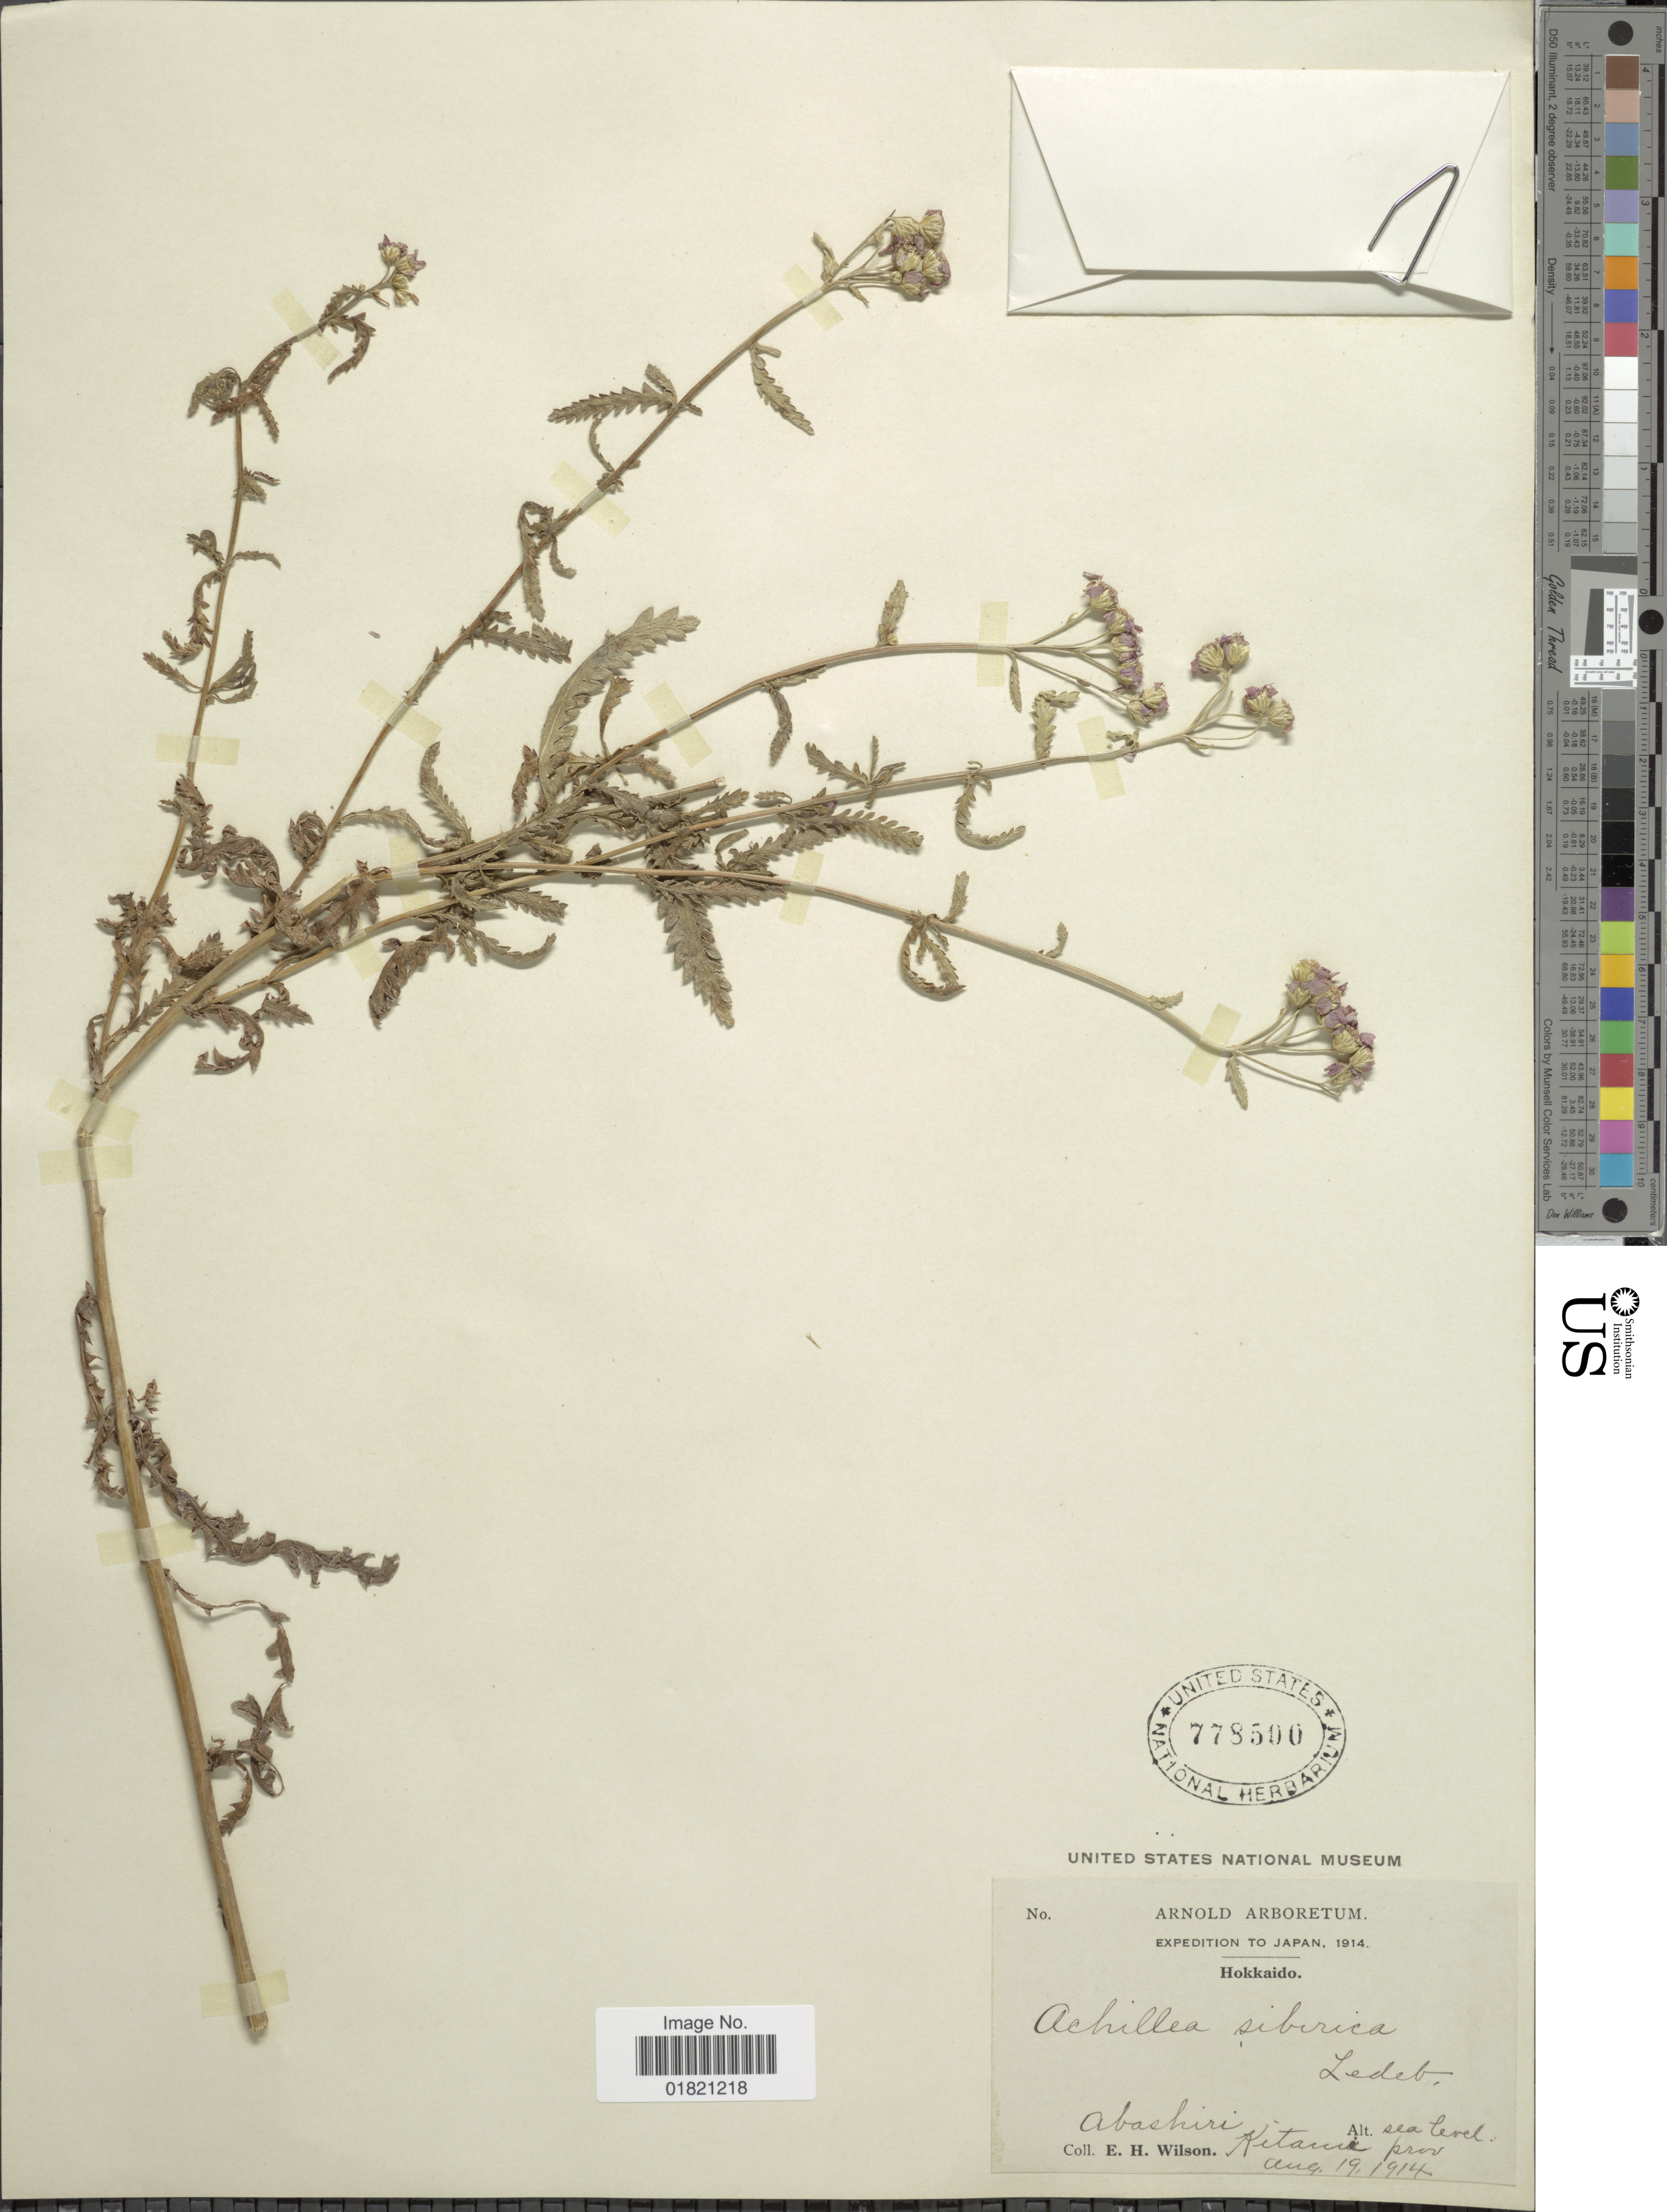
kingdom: Plantae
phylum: Tracheophyta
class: Magnoliopsida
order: Asterales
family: Asteraceae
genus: Achillea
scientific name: Achillea sibirica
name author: Ledeb.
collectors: E. Wilson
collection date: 1914-08-19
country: Japan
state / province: Hokkaidō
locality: Abashiri. Kitami prov.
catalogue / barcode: US 778500